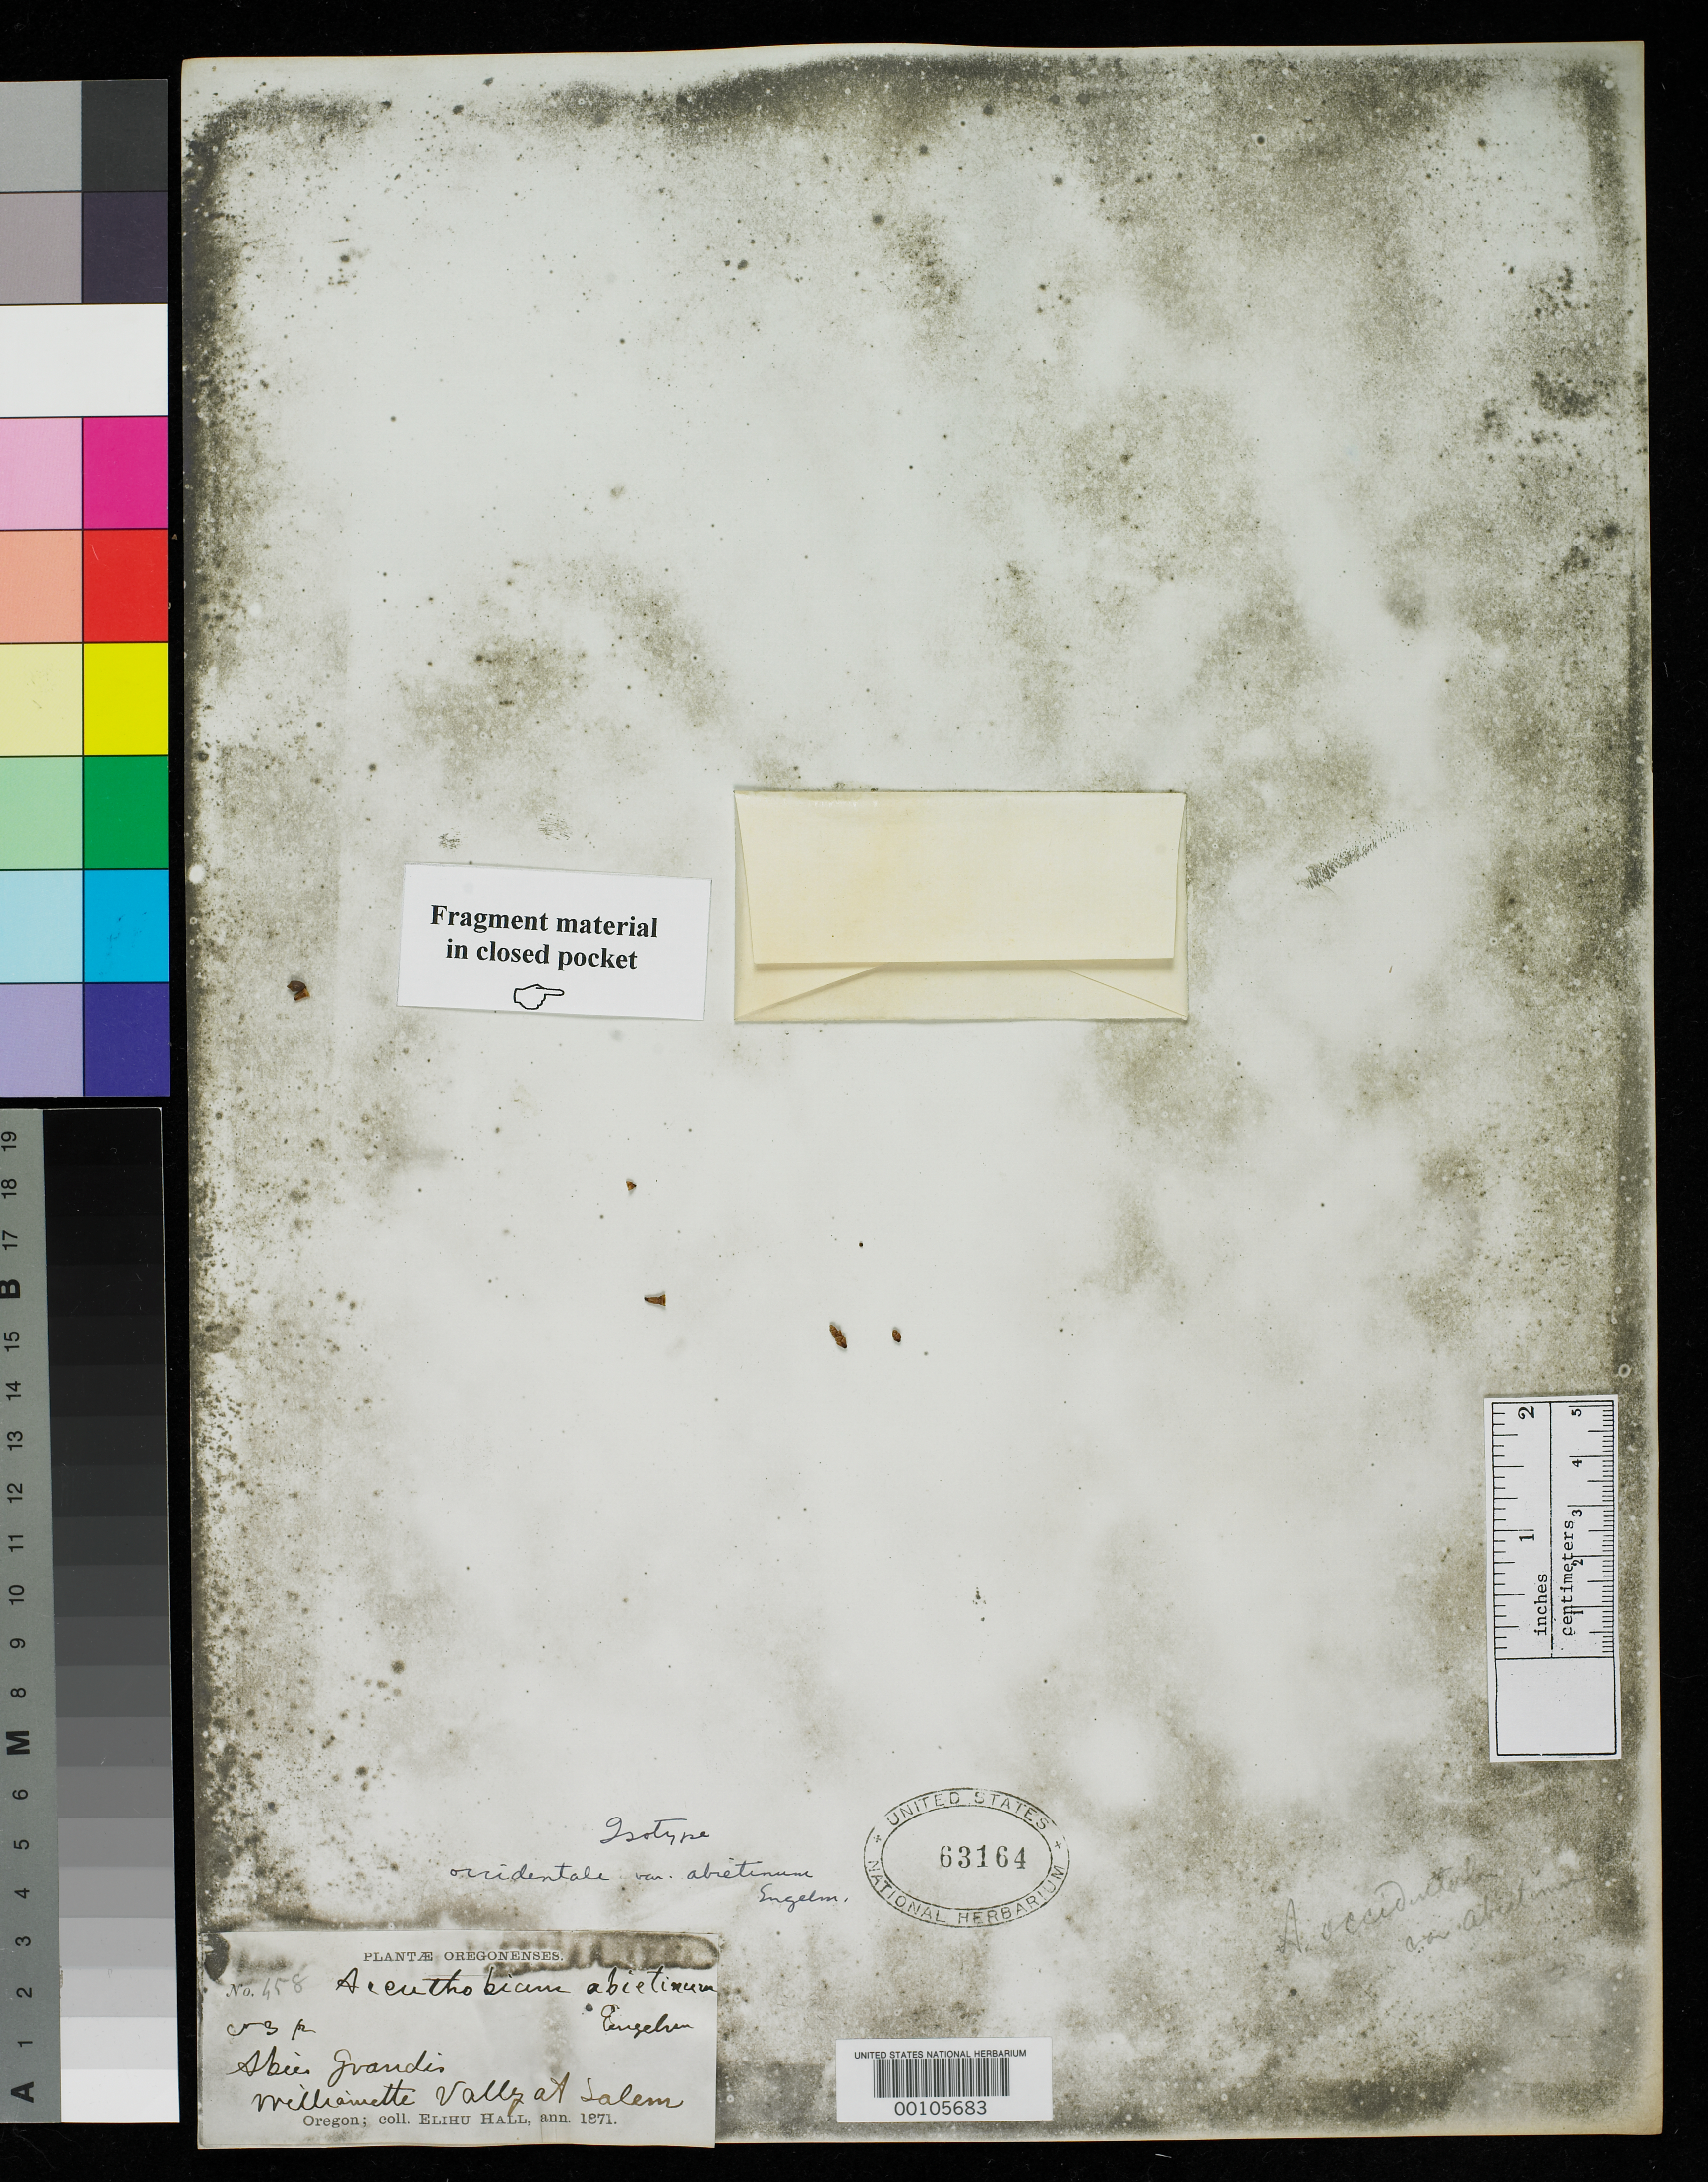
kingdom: Plantae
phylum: Tracheophyta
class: Magnoliopsida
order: Santalales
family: Viscaceae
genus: Arceuthobium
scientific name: Arceuthobium occidentale var. abietinum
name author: Engelm. in S. Watson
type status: Type Fragment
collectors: E. Hall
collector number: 458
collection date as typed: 1871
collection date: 1871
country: United States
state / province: Oregon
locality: Williamette Valley at Salem.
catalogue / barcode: US 63164